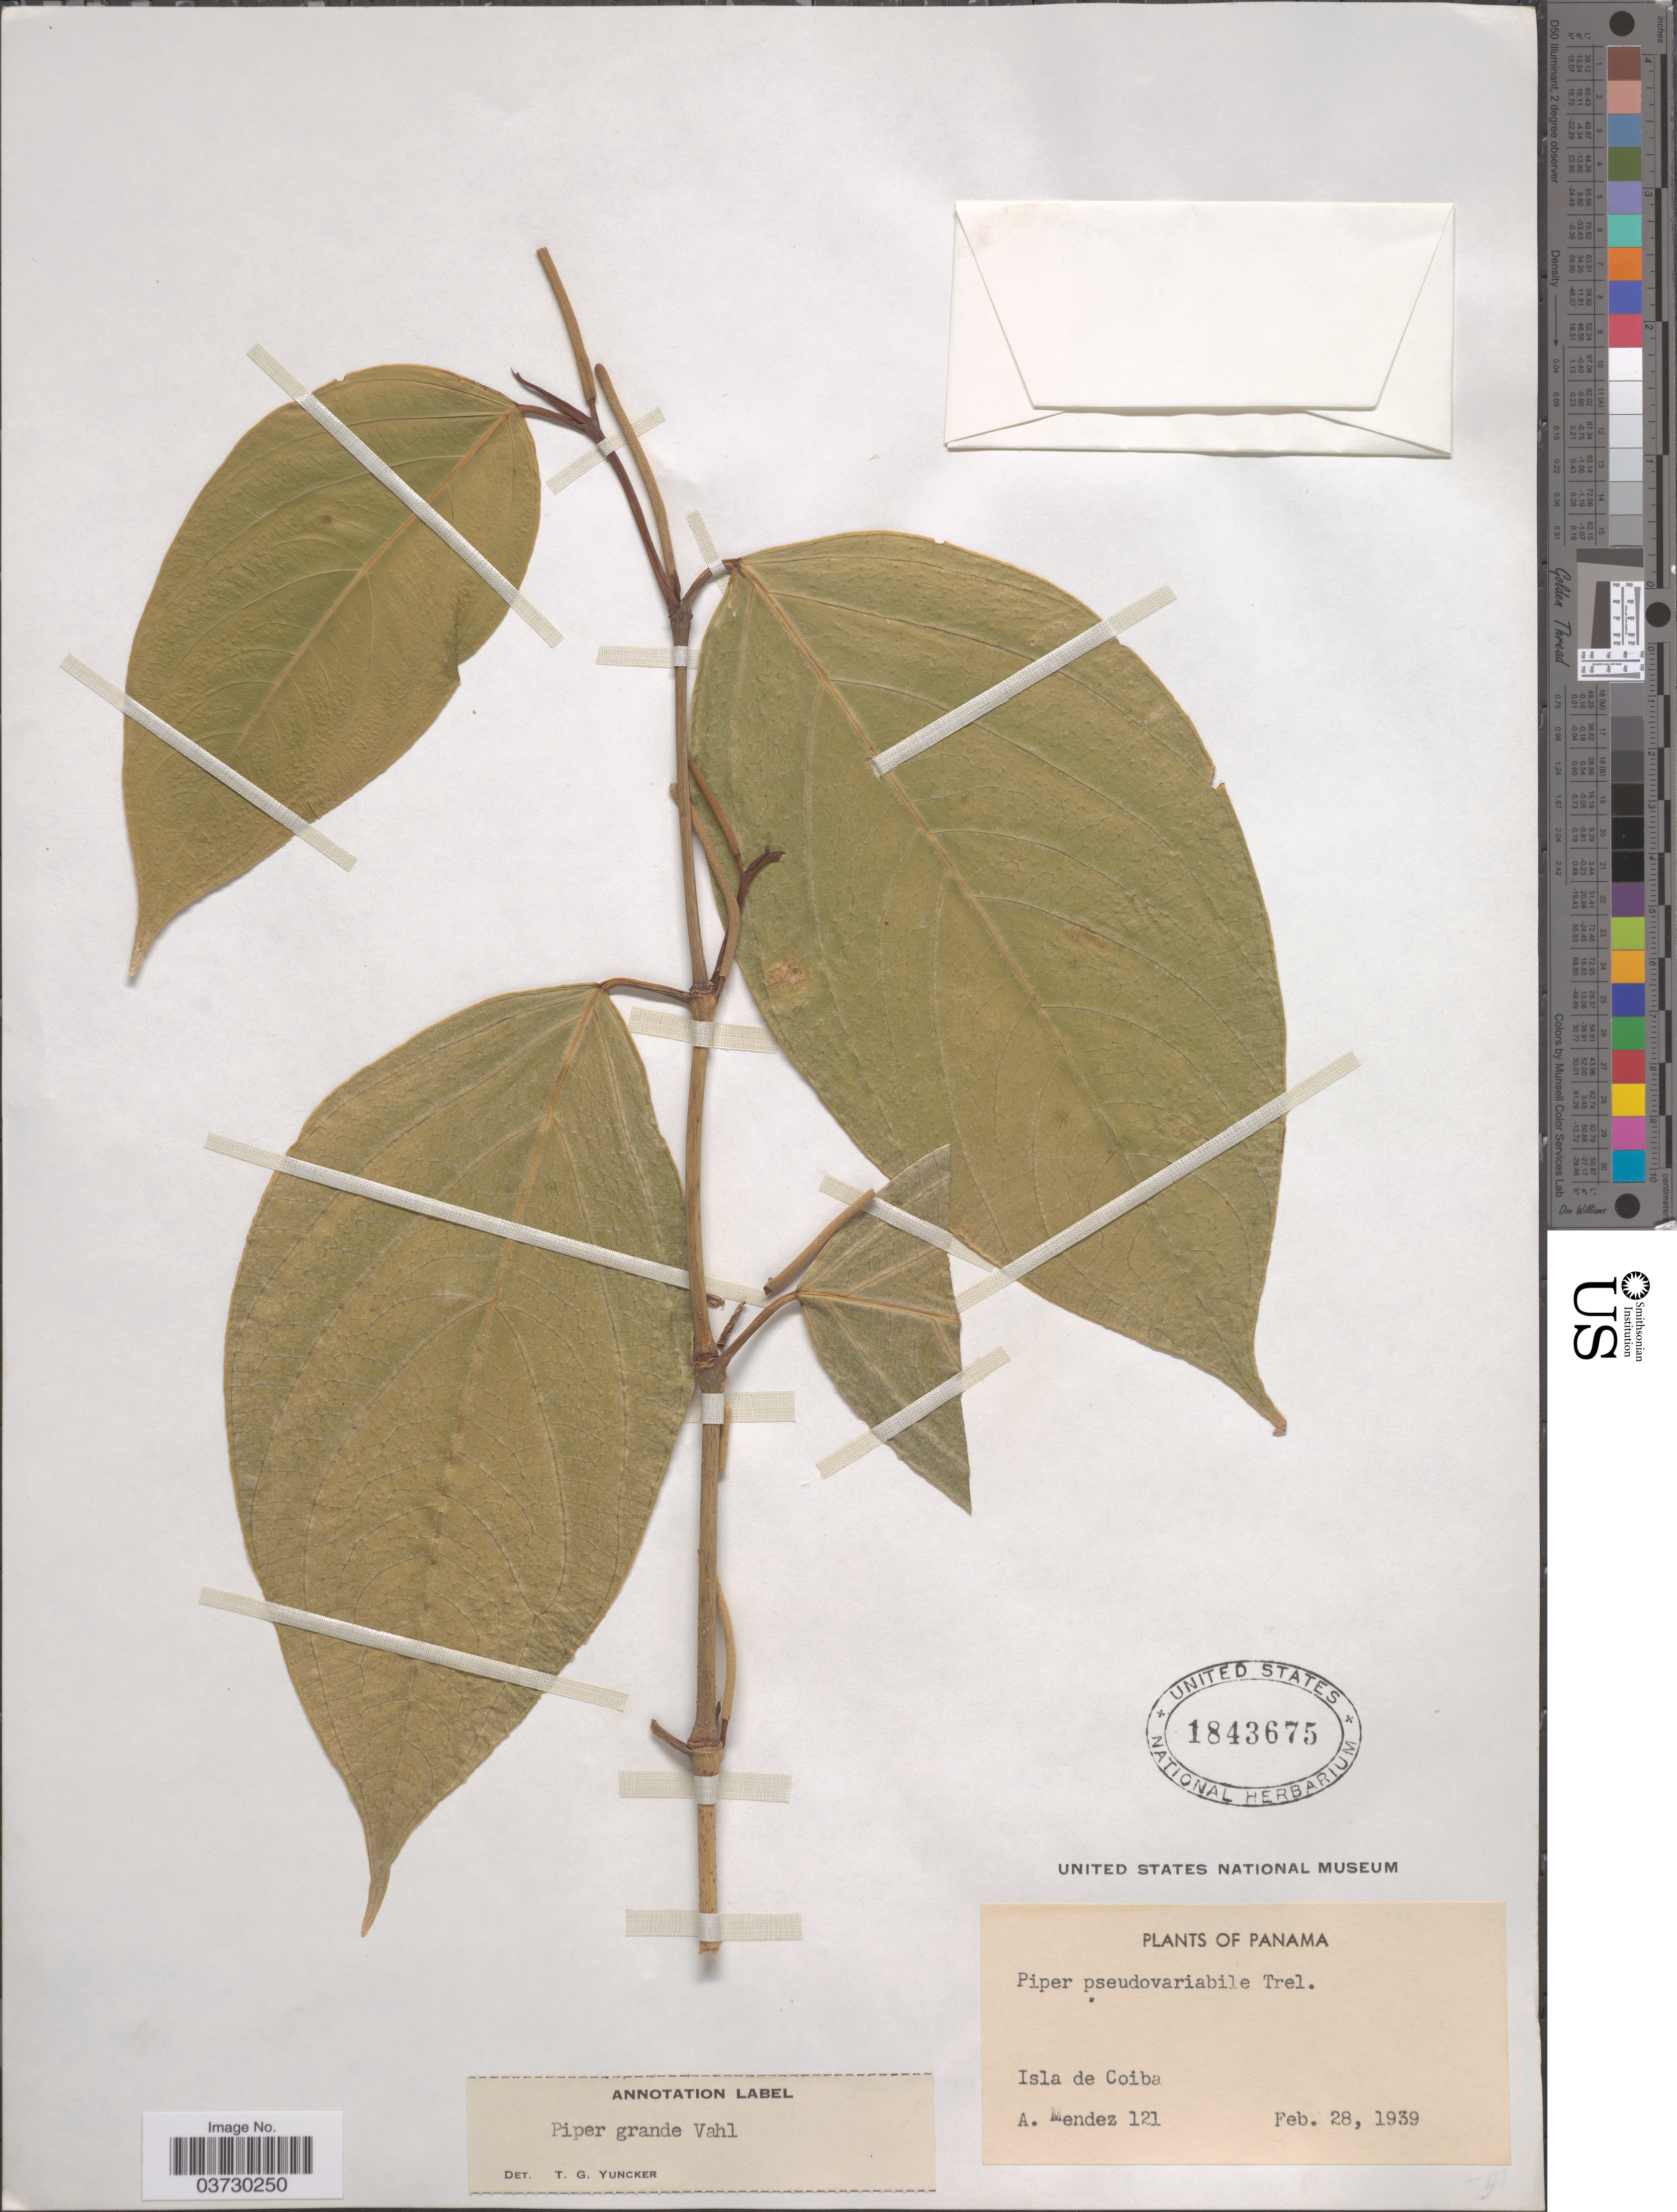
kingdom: Plantae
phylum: Tracheophyta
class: Magnoliopsida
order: Piperales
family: Piperaceae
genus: Piper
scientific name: Piper grande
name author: Vahl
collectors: A. Mendez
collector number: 121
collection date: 1939-02-28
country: Panama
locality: Isla de Coiba.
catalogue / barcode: US 1843675